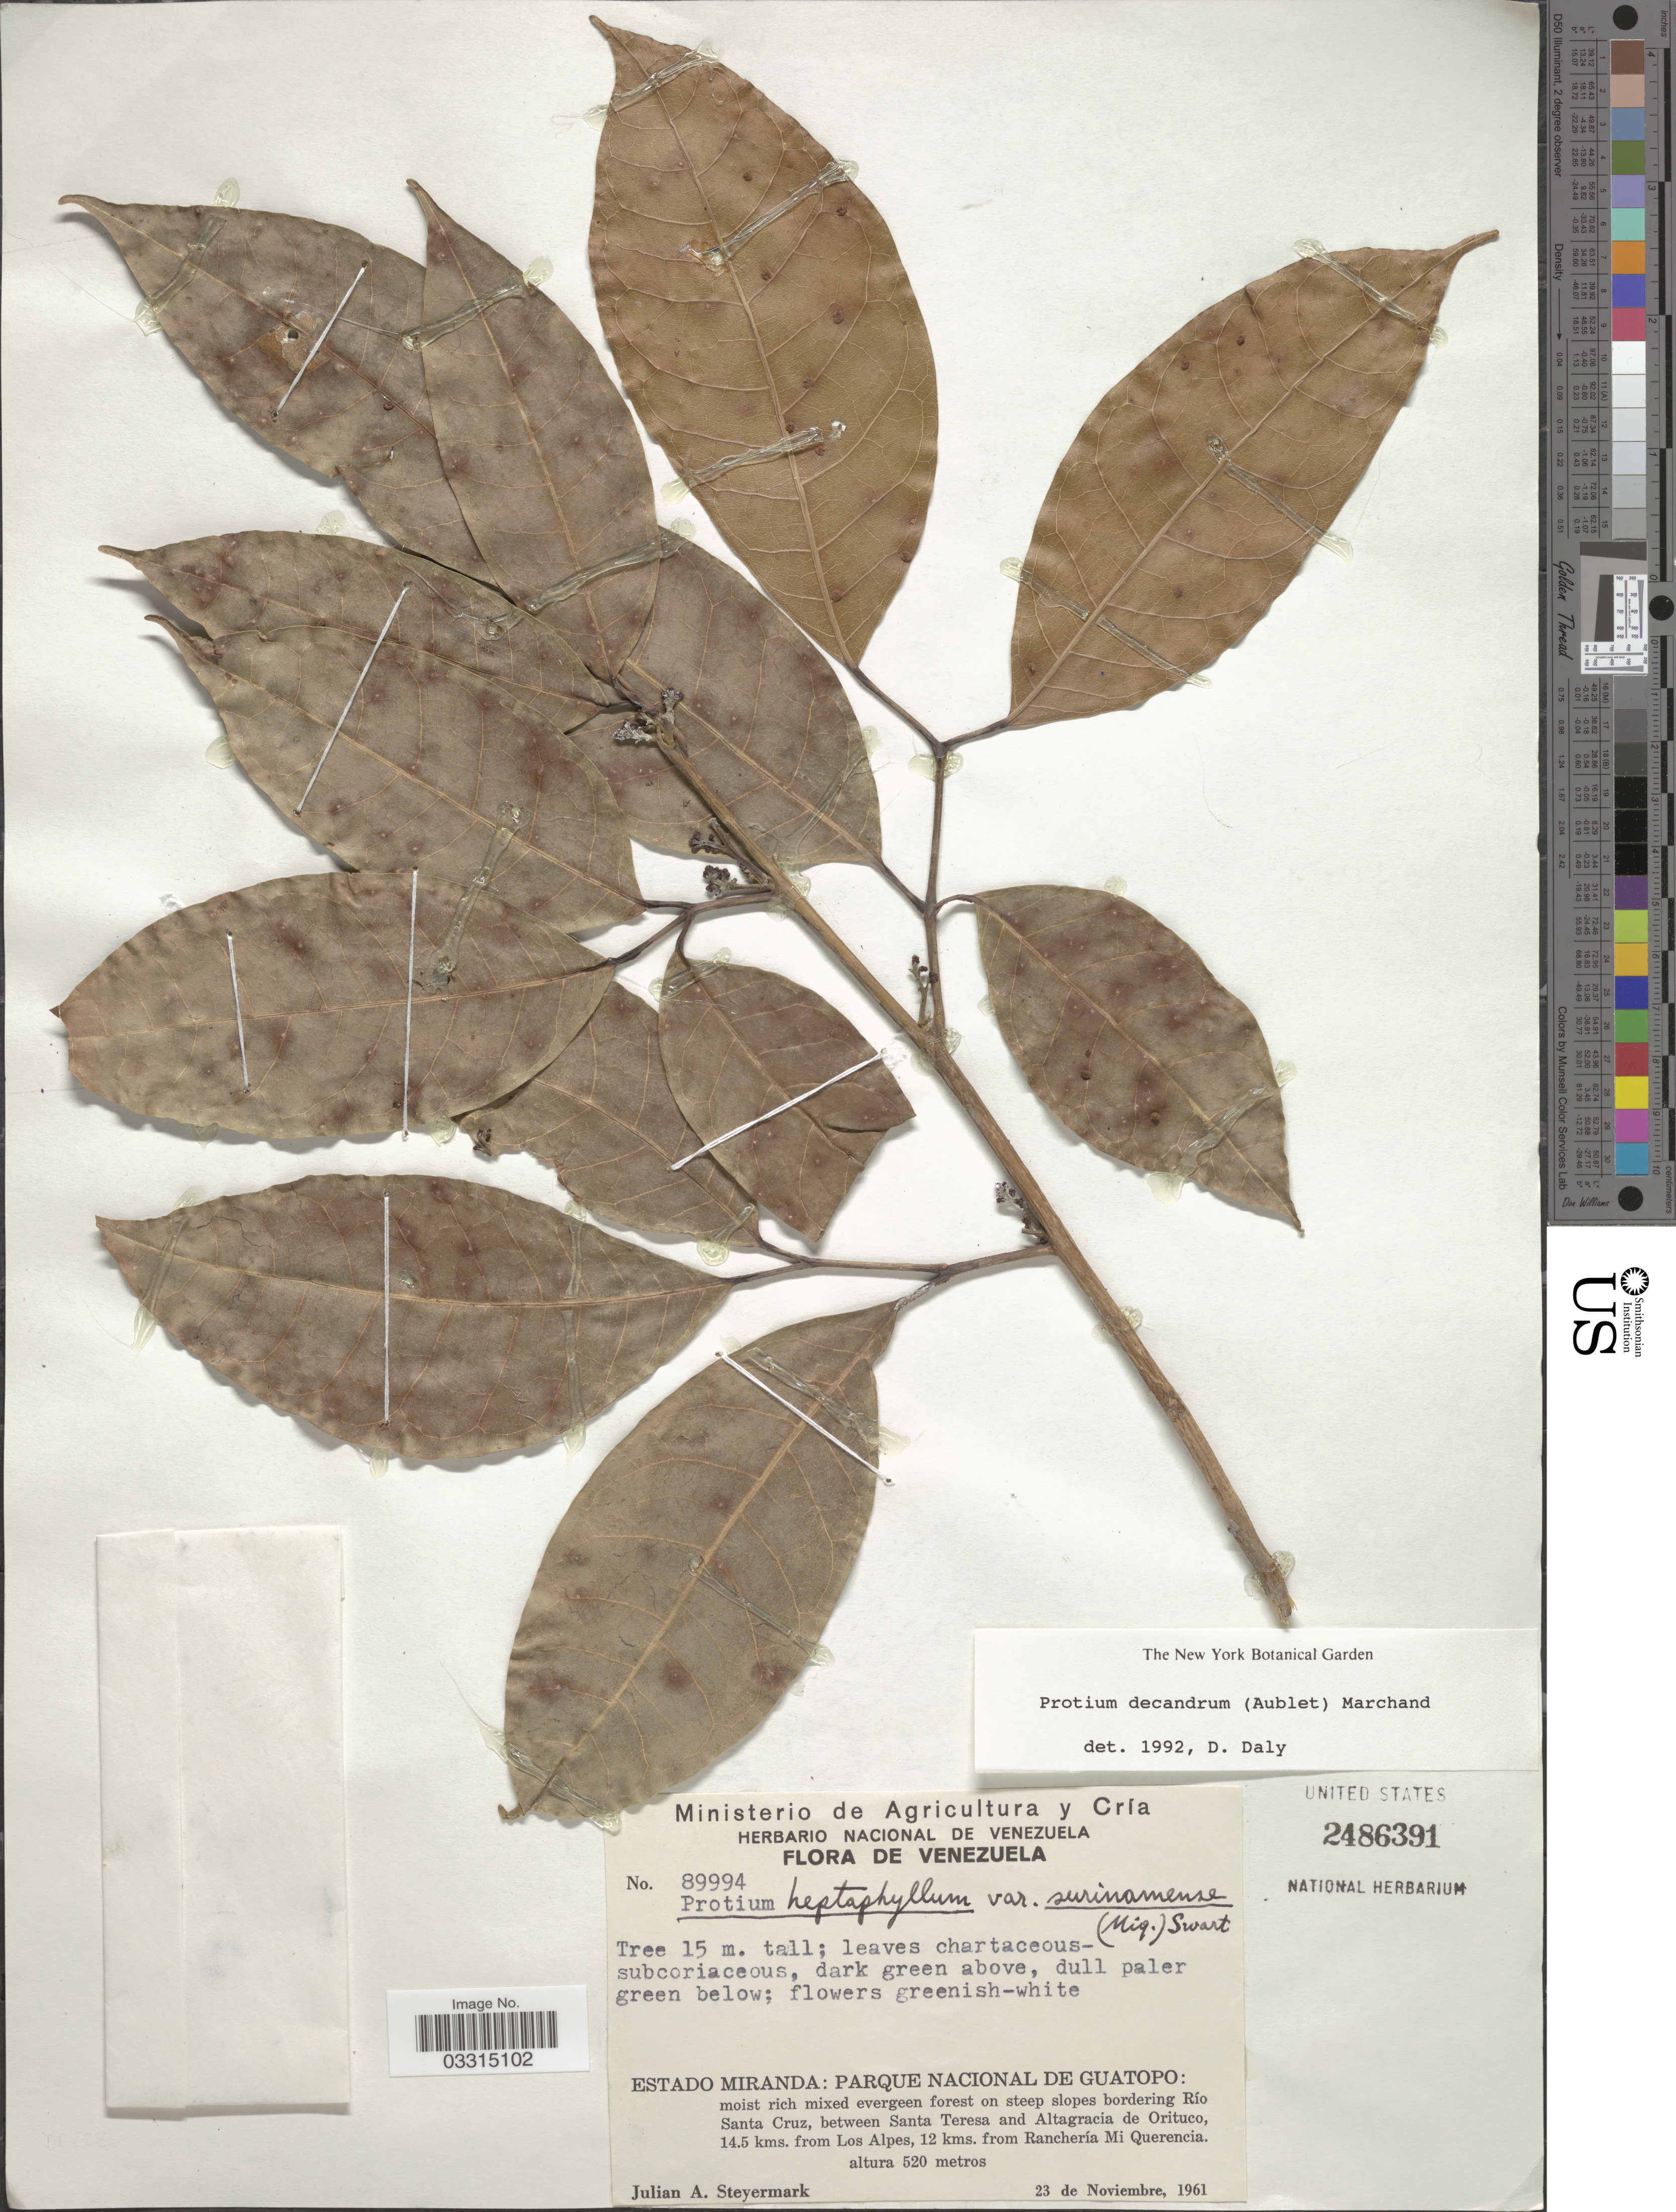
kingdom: Plantae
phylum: Tracheophyta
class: Magnoliopsida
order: Sapindales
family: Burseraceae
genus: Protium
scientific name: Protium decandrum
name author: (Aubl.) Marchand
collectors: J. Steyermark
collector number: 89994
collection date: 1961-11-23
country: Venezuela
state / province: Miranda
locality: Parque Nacional de Guatopo: Steep slopes bordering Río Santa Cruz, between Santa Teresa and Altagracia de Orituco, 14.5 kms. from Los Alpes, 12 kms. from Ranchería Mi Querencia.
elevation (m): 520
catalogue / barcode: US 2486391